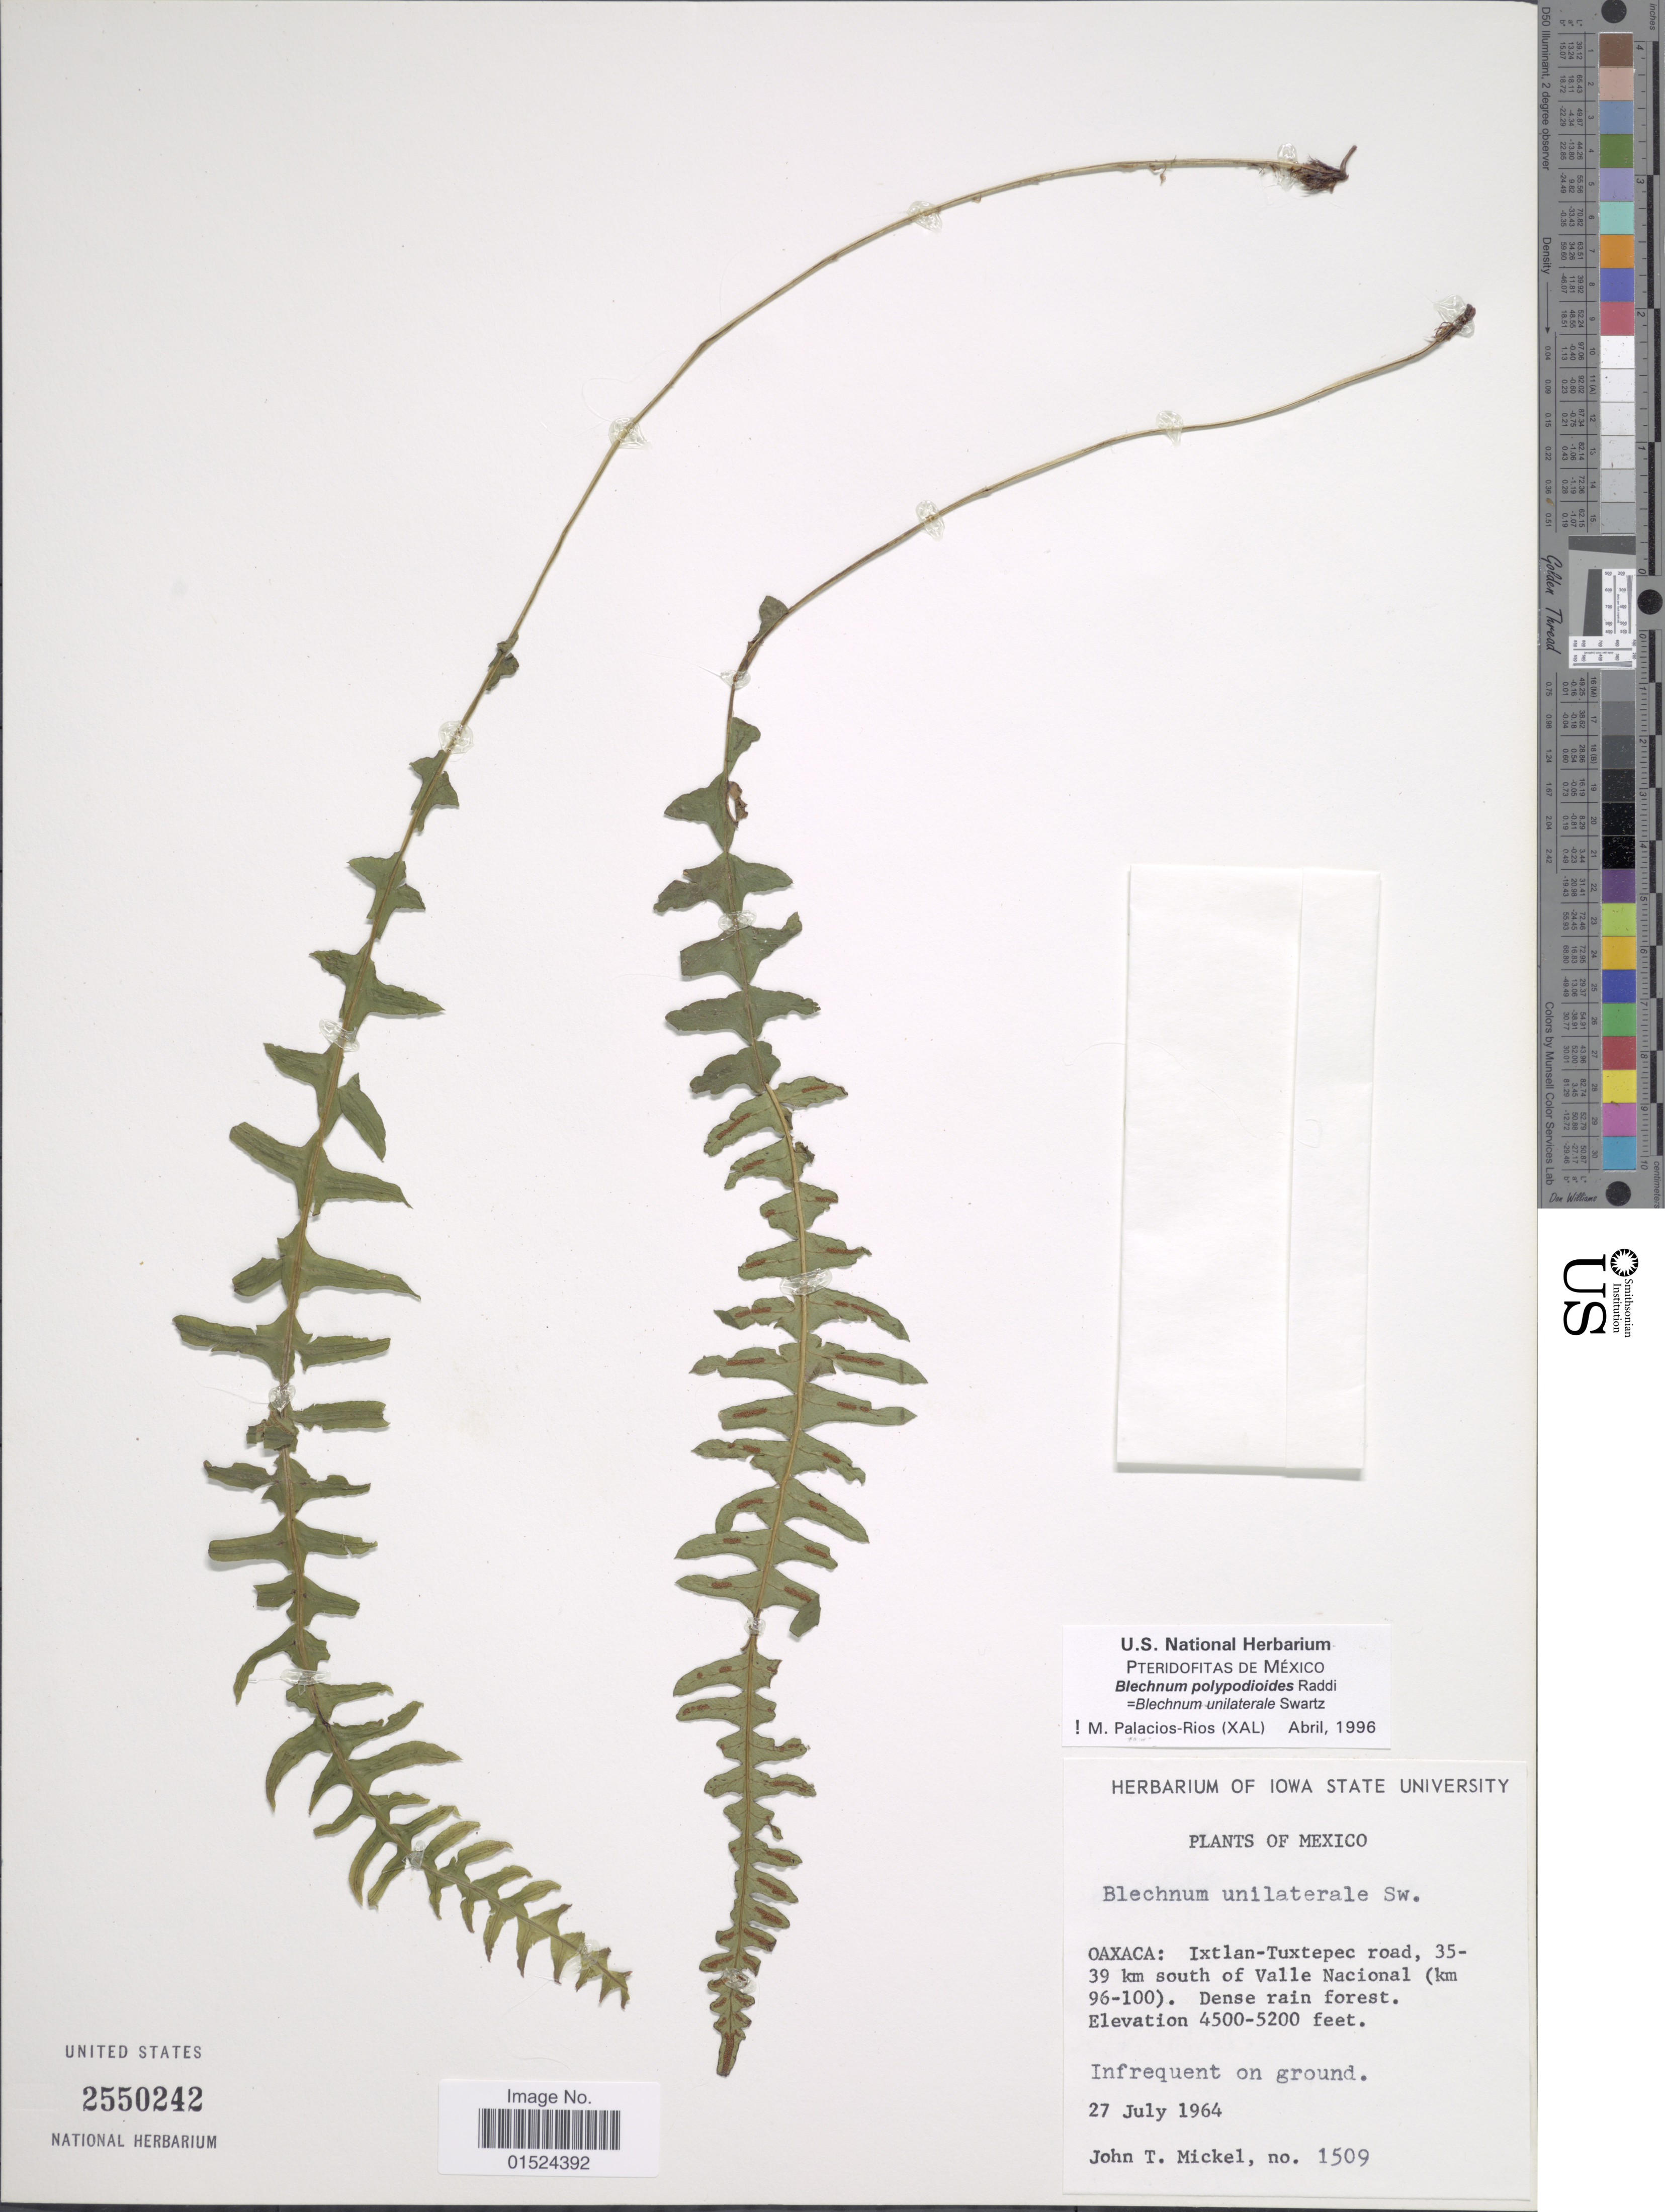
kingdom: Plantae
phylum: Tracheophyta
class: Polypodiopsida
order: Polypodiales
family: Blechnaceae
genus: Blechnum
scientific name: Blechnum polypodioides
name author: Raddi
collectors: J. T. Mickel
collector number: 1509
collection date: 1964-07-27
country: Mexico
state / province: Oaxaca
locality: Ixtlan-Tuxtepec road, 35-39 km south of Valle Nacional (km 96-100)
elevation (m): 1372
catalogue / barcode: US 2550242